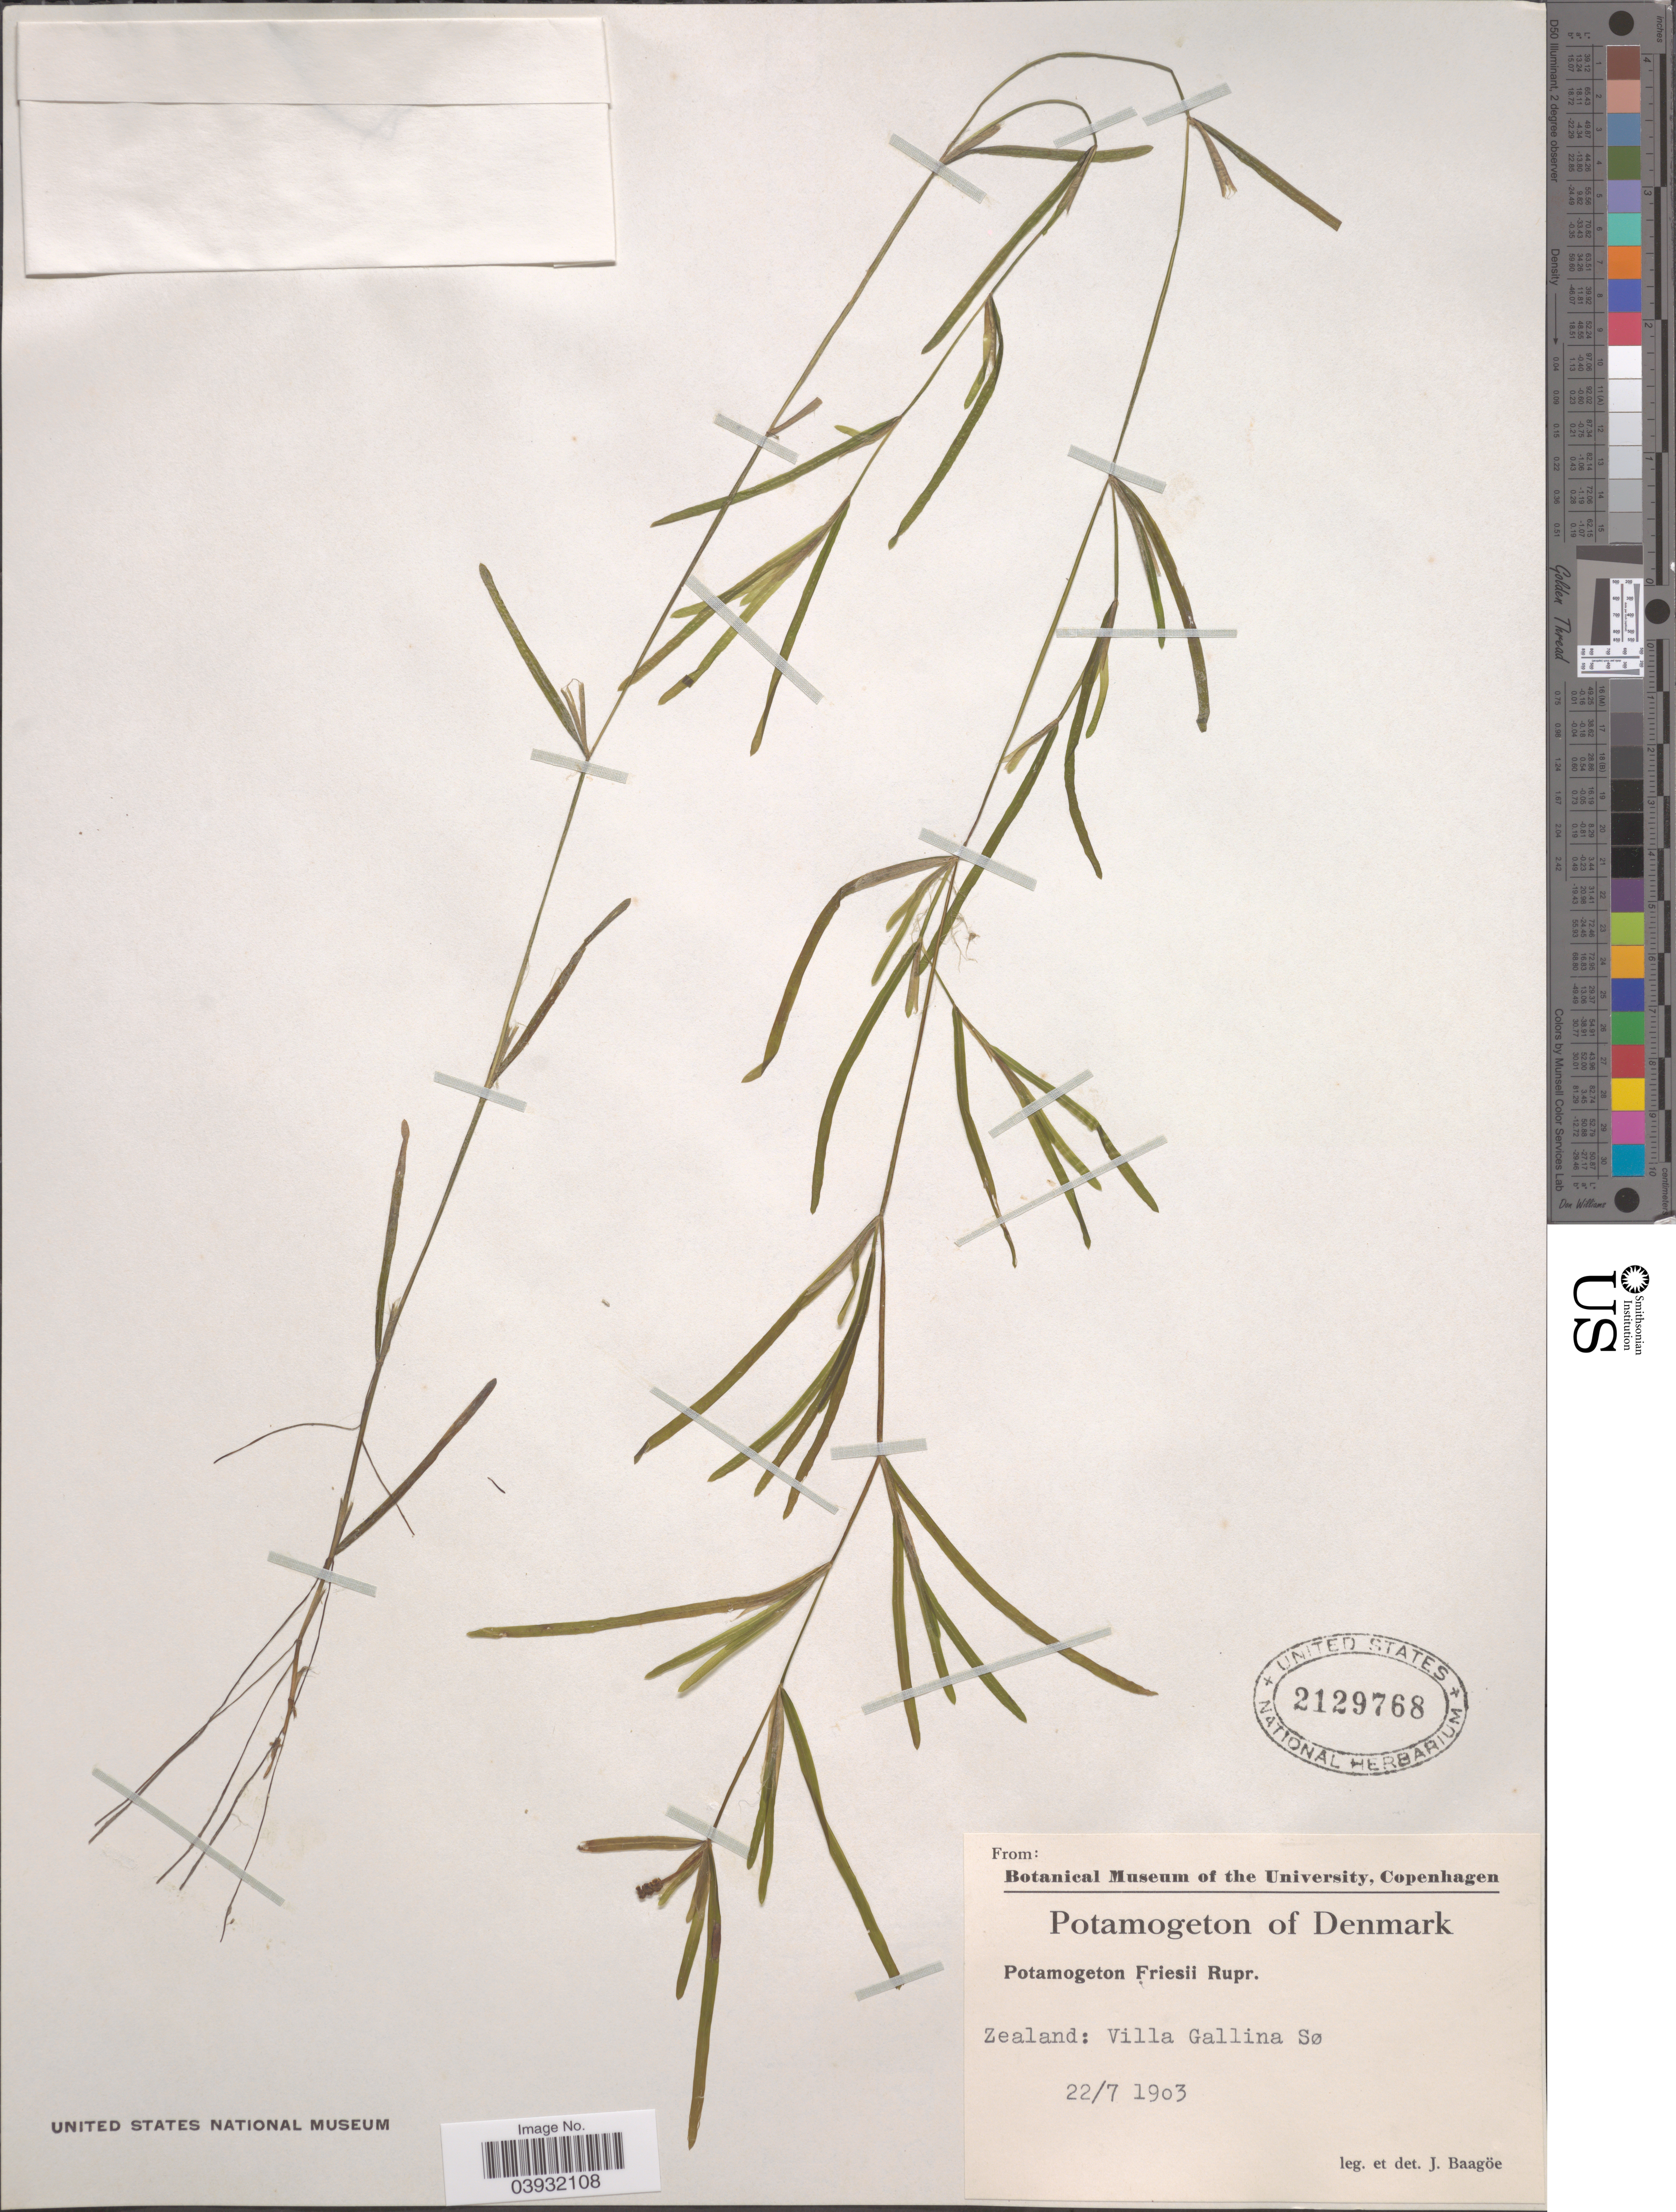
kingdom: Plantae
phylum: Tracheophyta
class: Liliopsida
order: Alismatales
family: Potamogetonaceae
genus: Potamogeton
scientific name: Potamogeton friesii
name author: Rupr.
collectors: J. Baagoe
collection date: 1903-07-22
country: Denmark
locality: Zealand: Villa Gallina Sø.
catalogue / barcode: US 2129768